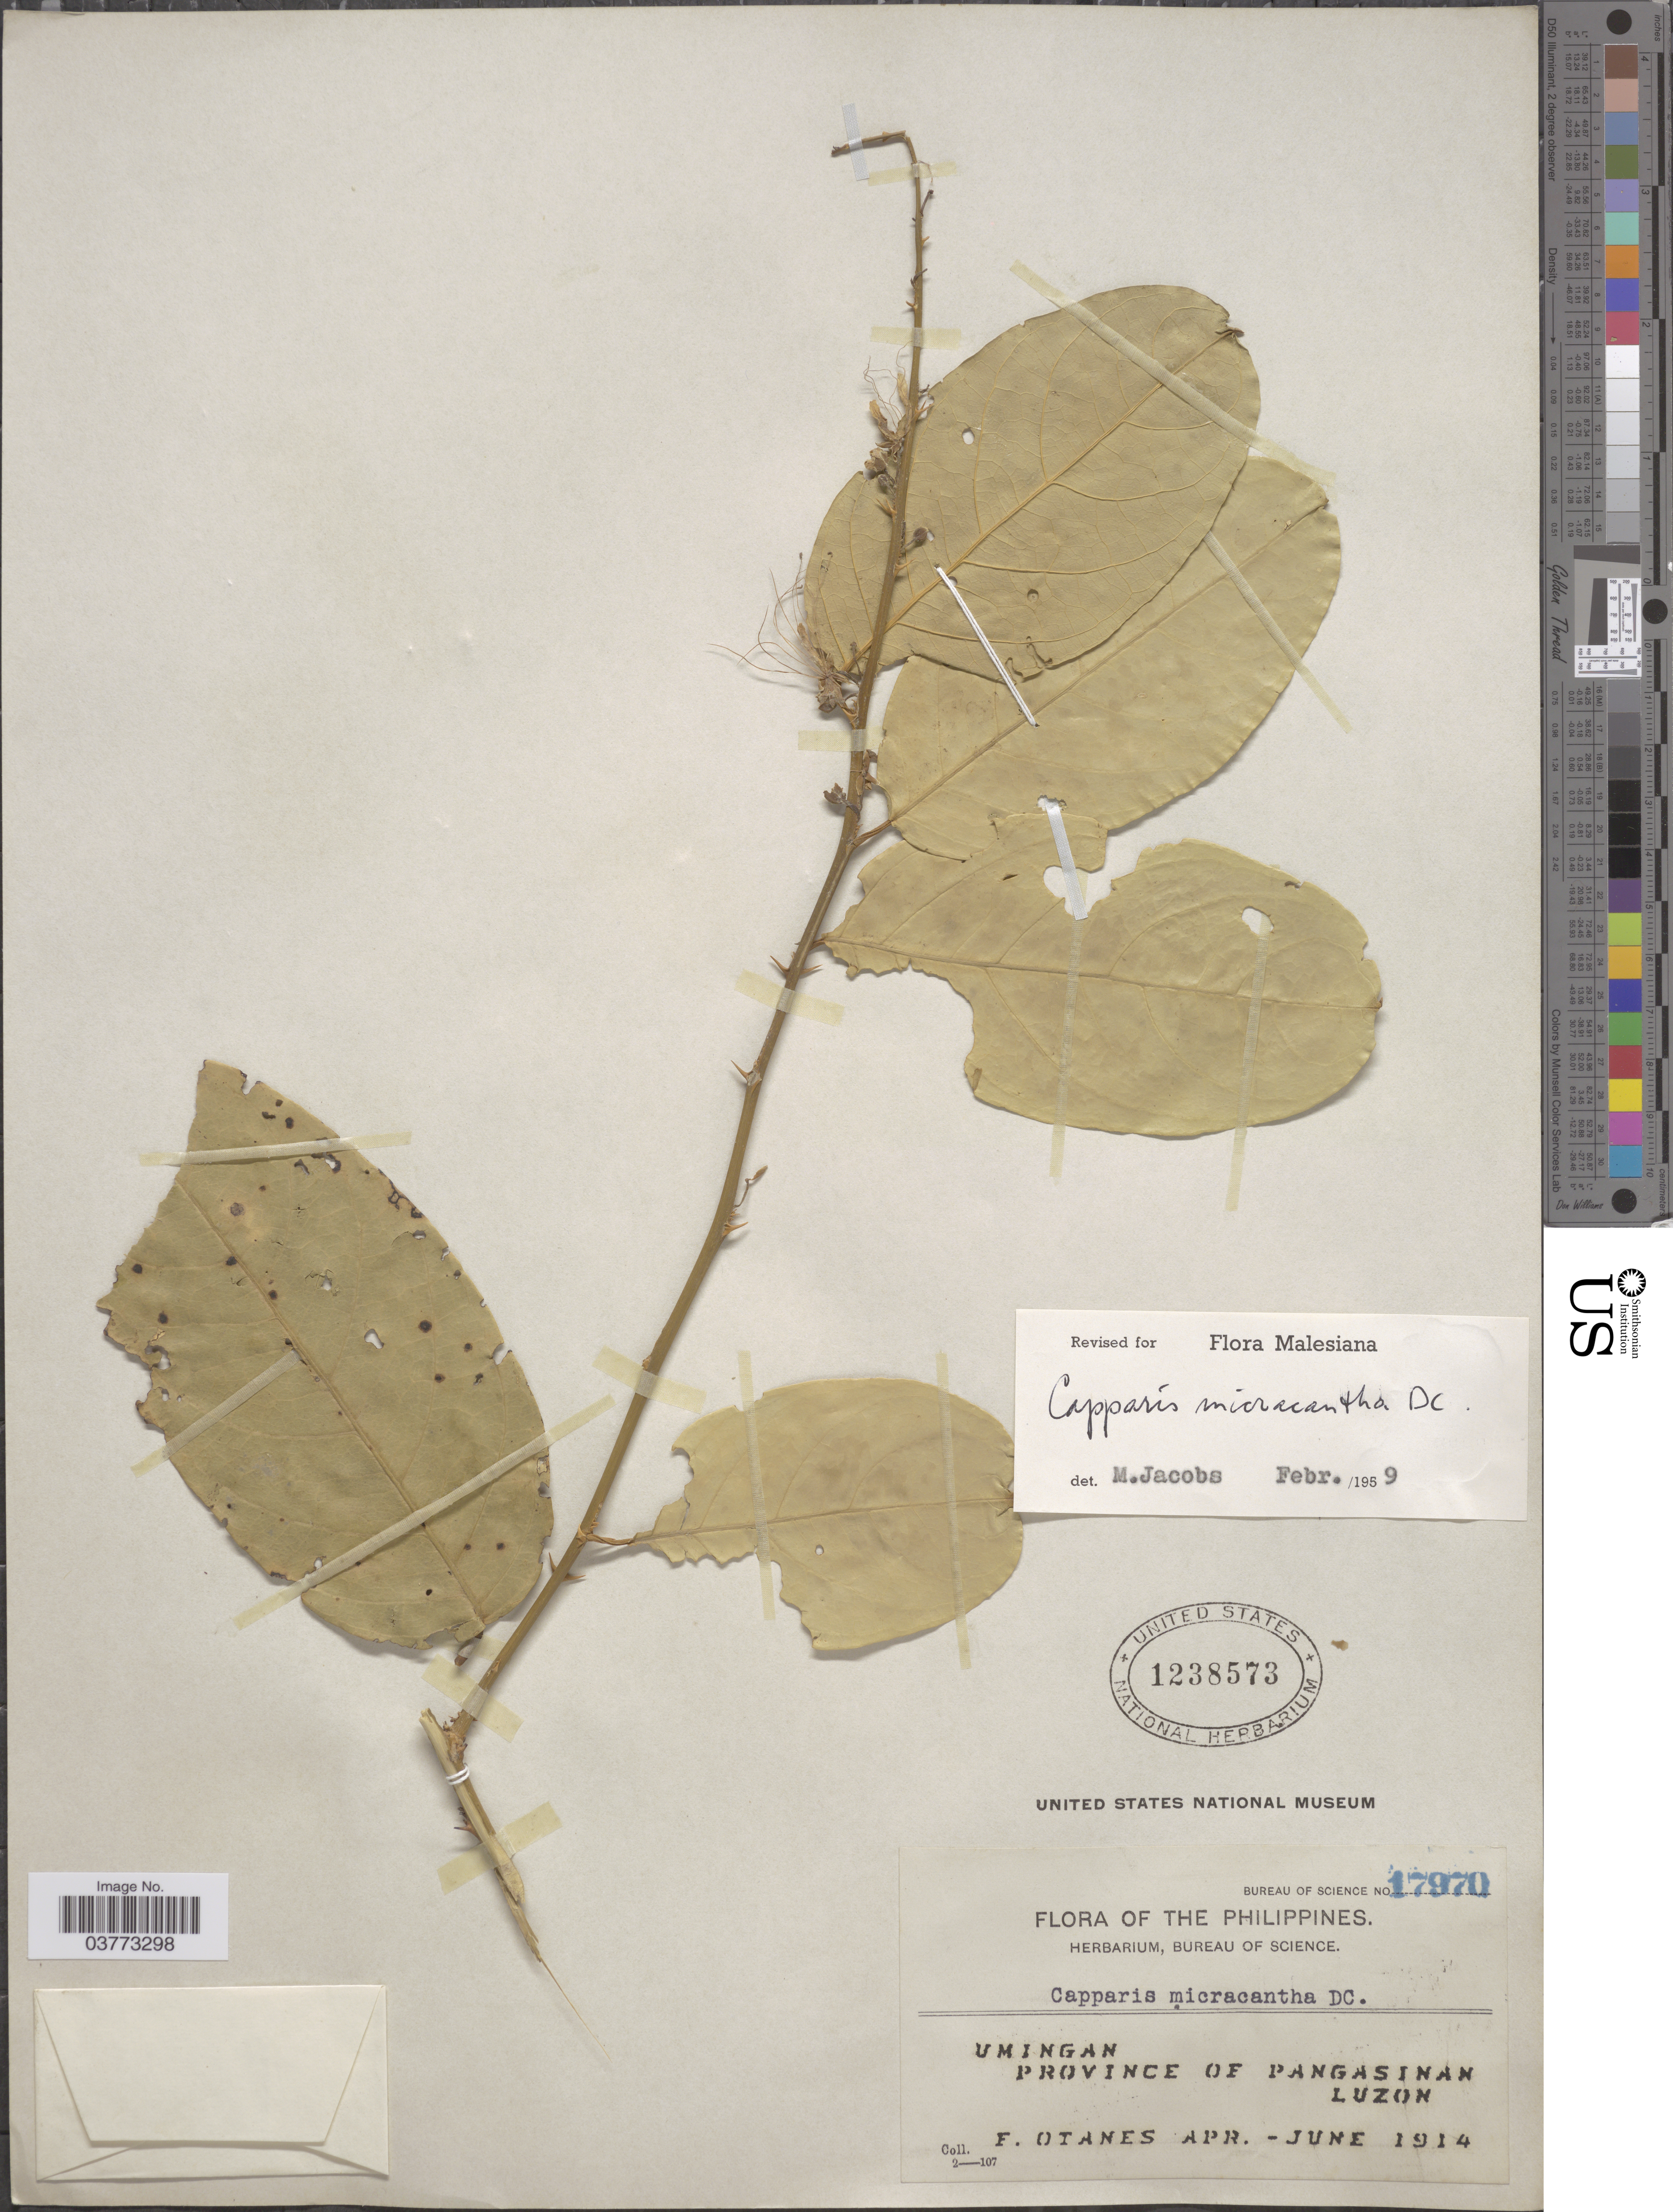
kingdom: Plantae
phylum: Tracheophyta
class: Magnoliopsida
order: Brassicales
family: Capparaceae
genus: Capparis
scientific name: Capparis micrantha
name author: A. Rich.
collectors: F. Q. Otanes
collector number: Bureau of Science 17970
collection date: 1914-04/1914-06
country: Philippines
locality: The Philippines. Umingan. Province of Pangasinan. Luzon.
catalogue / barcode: US 1238573